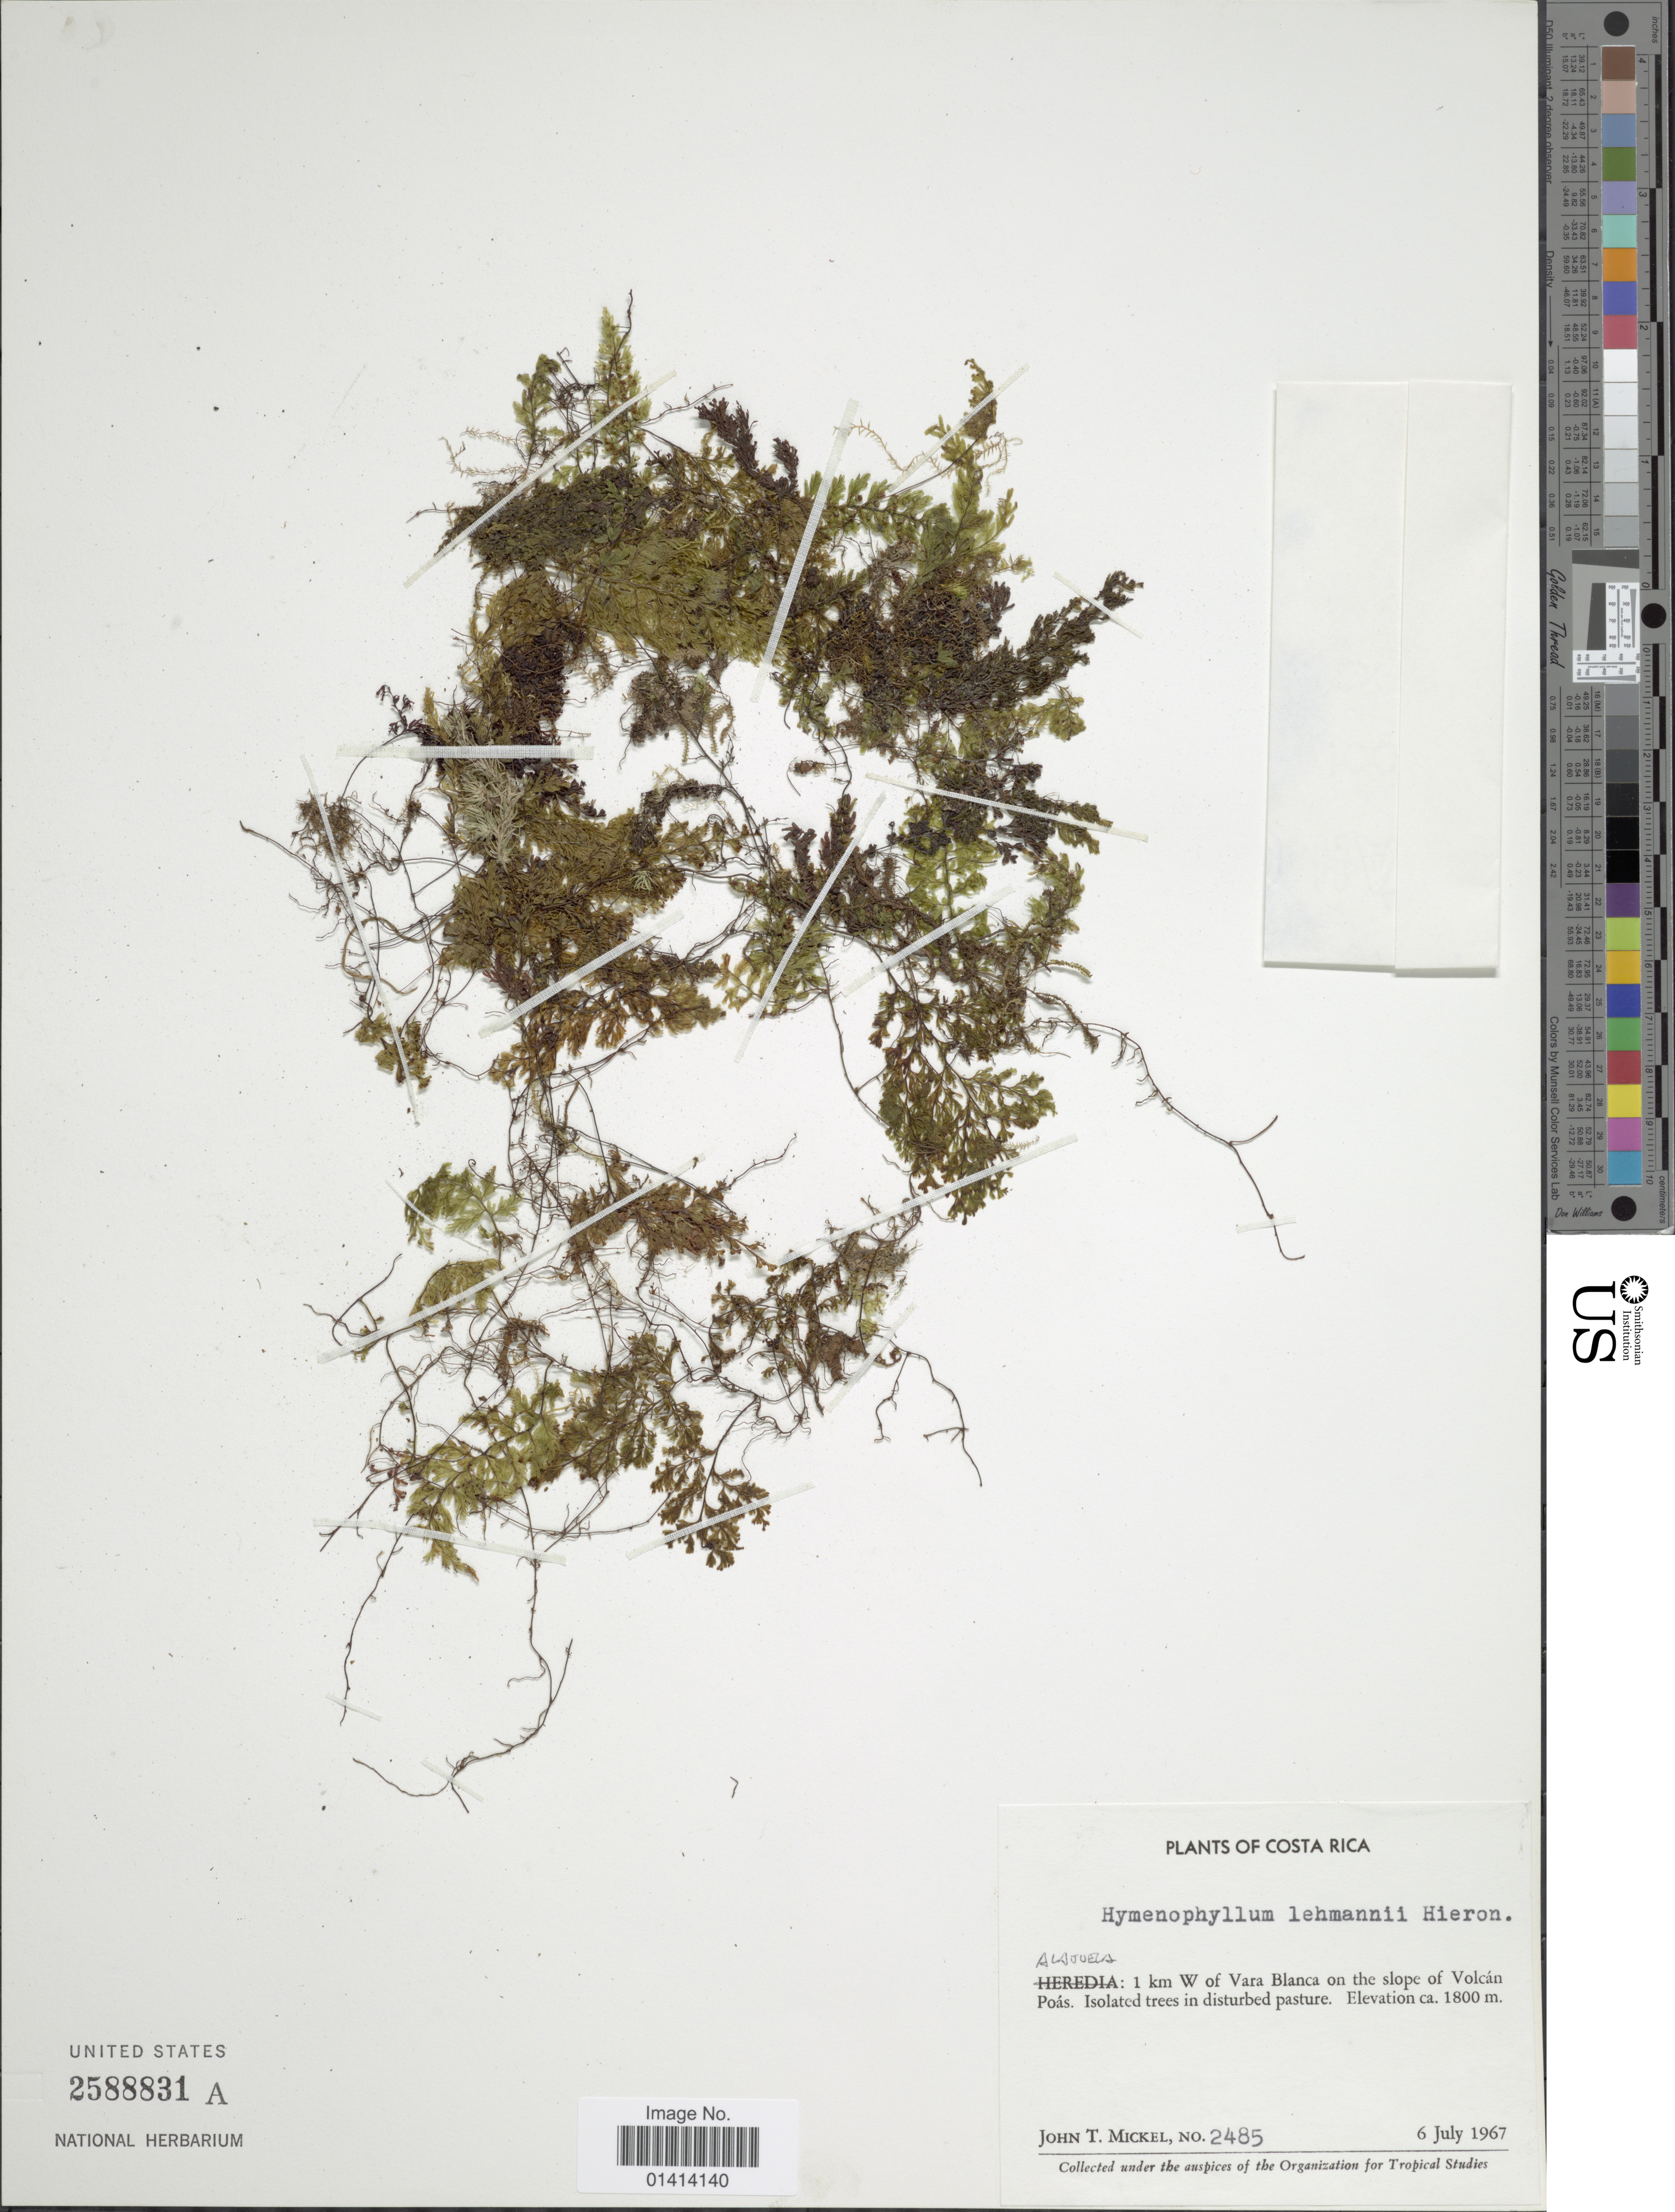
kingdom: Plantae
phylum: Tracheophyta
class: Polypodiopsida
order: Hymenophyllales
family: Hymenophyllaceae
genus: Hymenophyllum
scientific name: Hymenophyllum myriocarpum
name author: Hook.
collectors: J. T. Mickel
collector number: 2485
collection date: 1967-07-06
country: Costa Rica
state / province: Alajuela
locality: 1 km W of Vara Blanca on the slopes of Volcán Poás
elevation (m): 1800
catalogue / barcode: US 2588831A